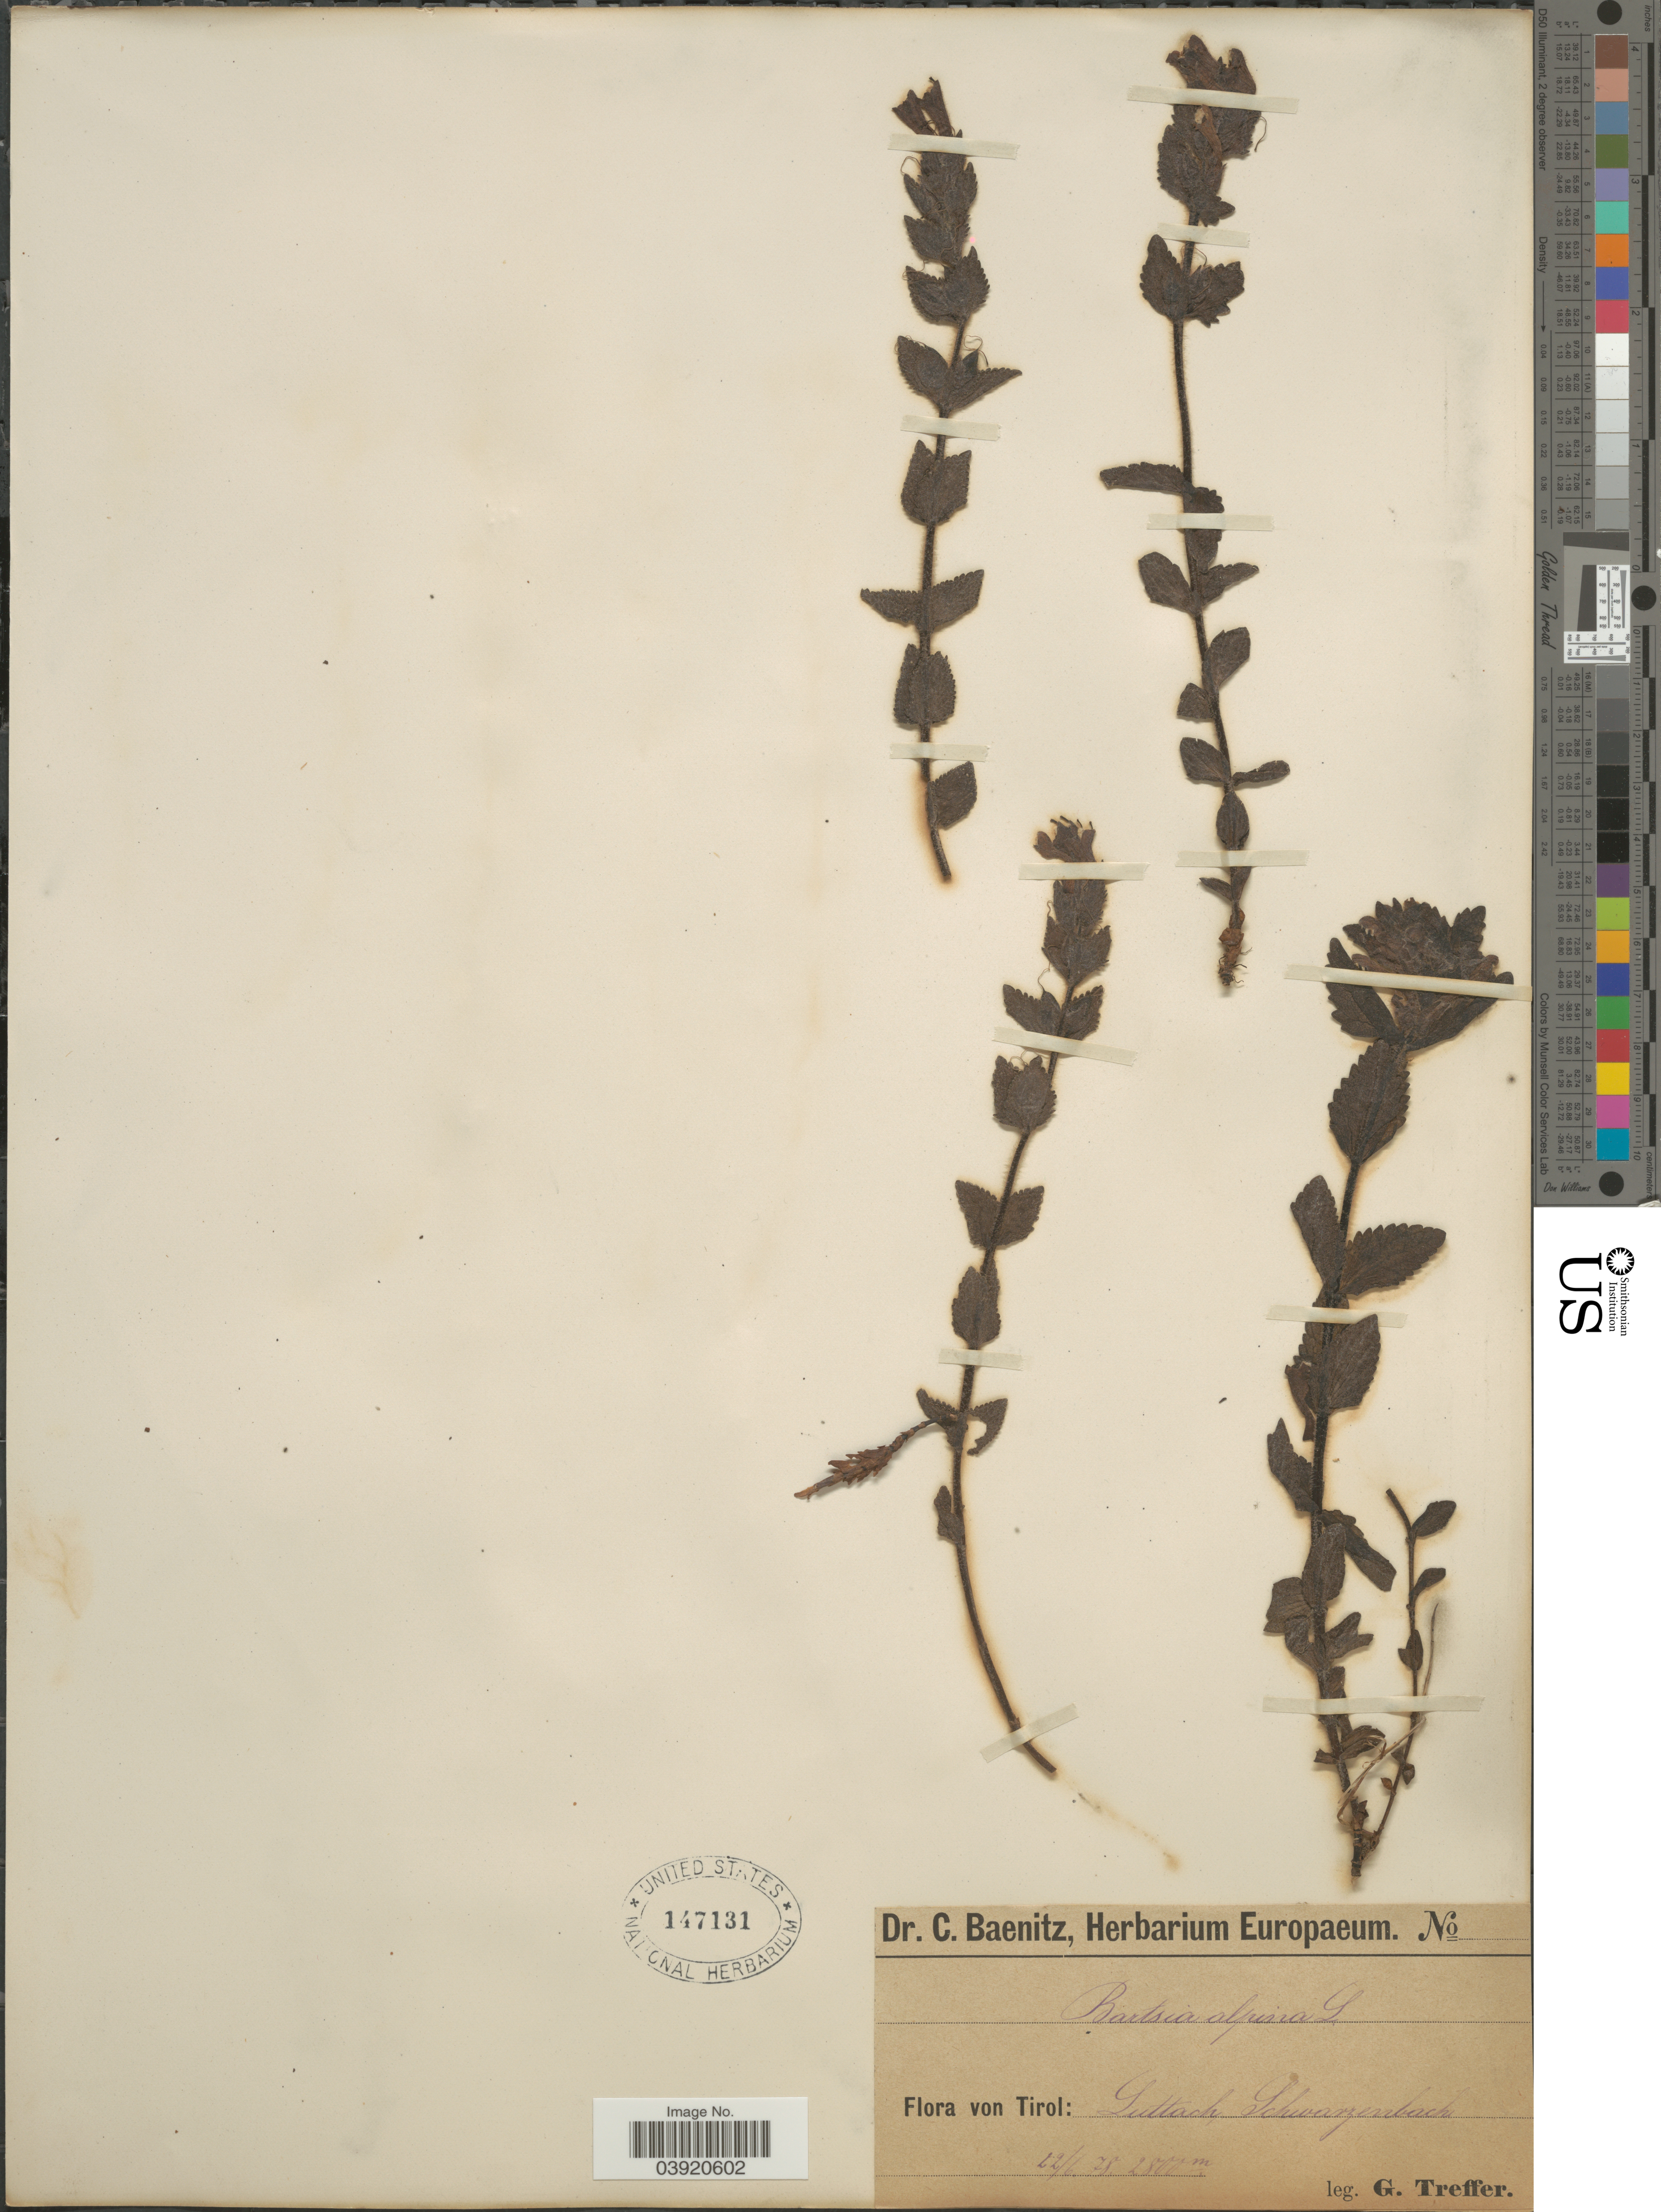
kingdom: Plantae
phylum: Tracheophyta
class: Magnoliopsida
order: Lamiales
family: Orobanchaceae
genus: Bartsia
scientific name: Bartsia alpina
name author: L.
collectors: G. Treffer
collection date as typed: Transcribed d/m/y: 22/6/78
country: Austria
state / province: Tirol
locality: Luttach Schwarzenbach.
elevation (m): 2800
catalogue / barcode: US 147131